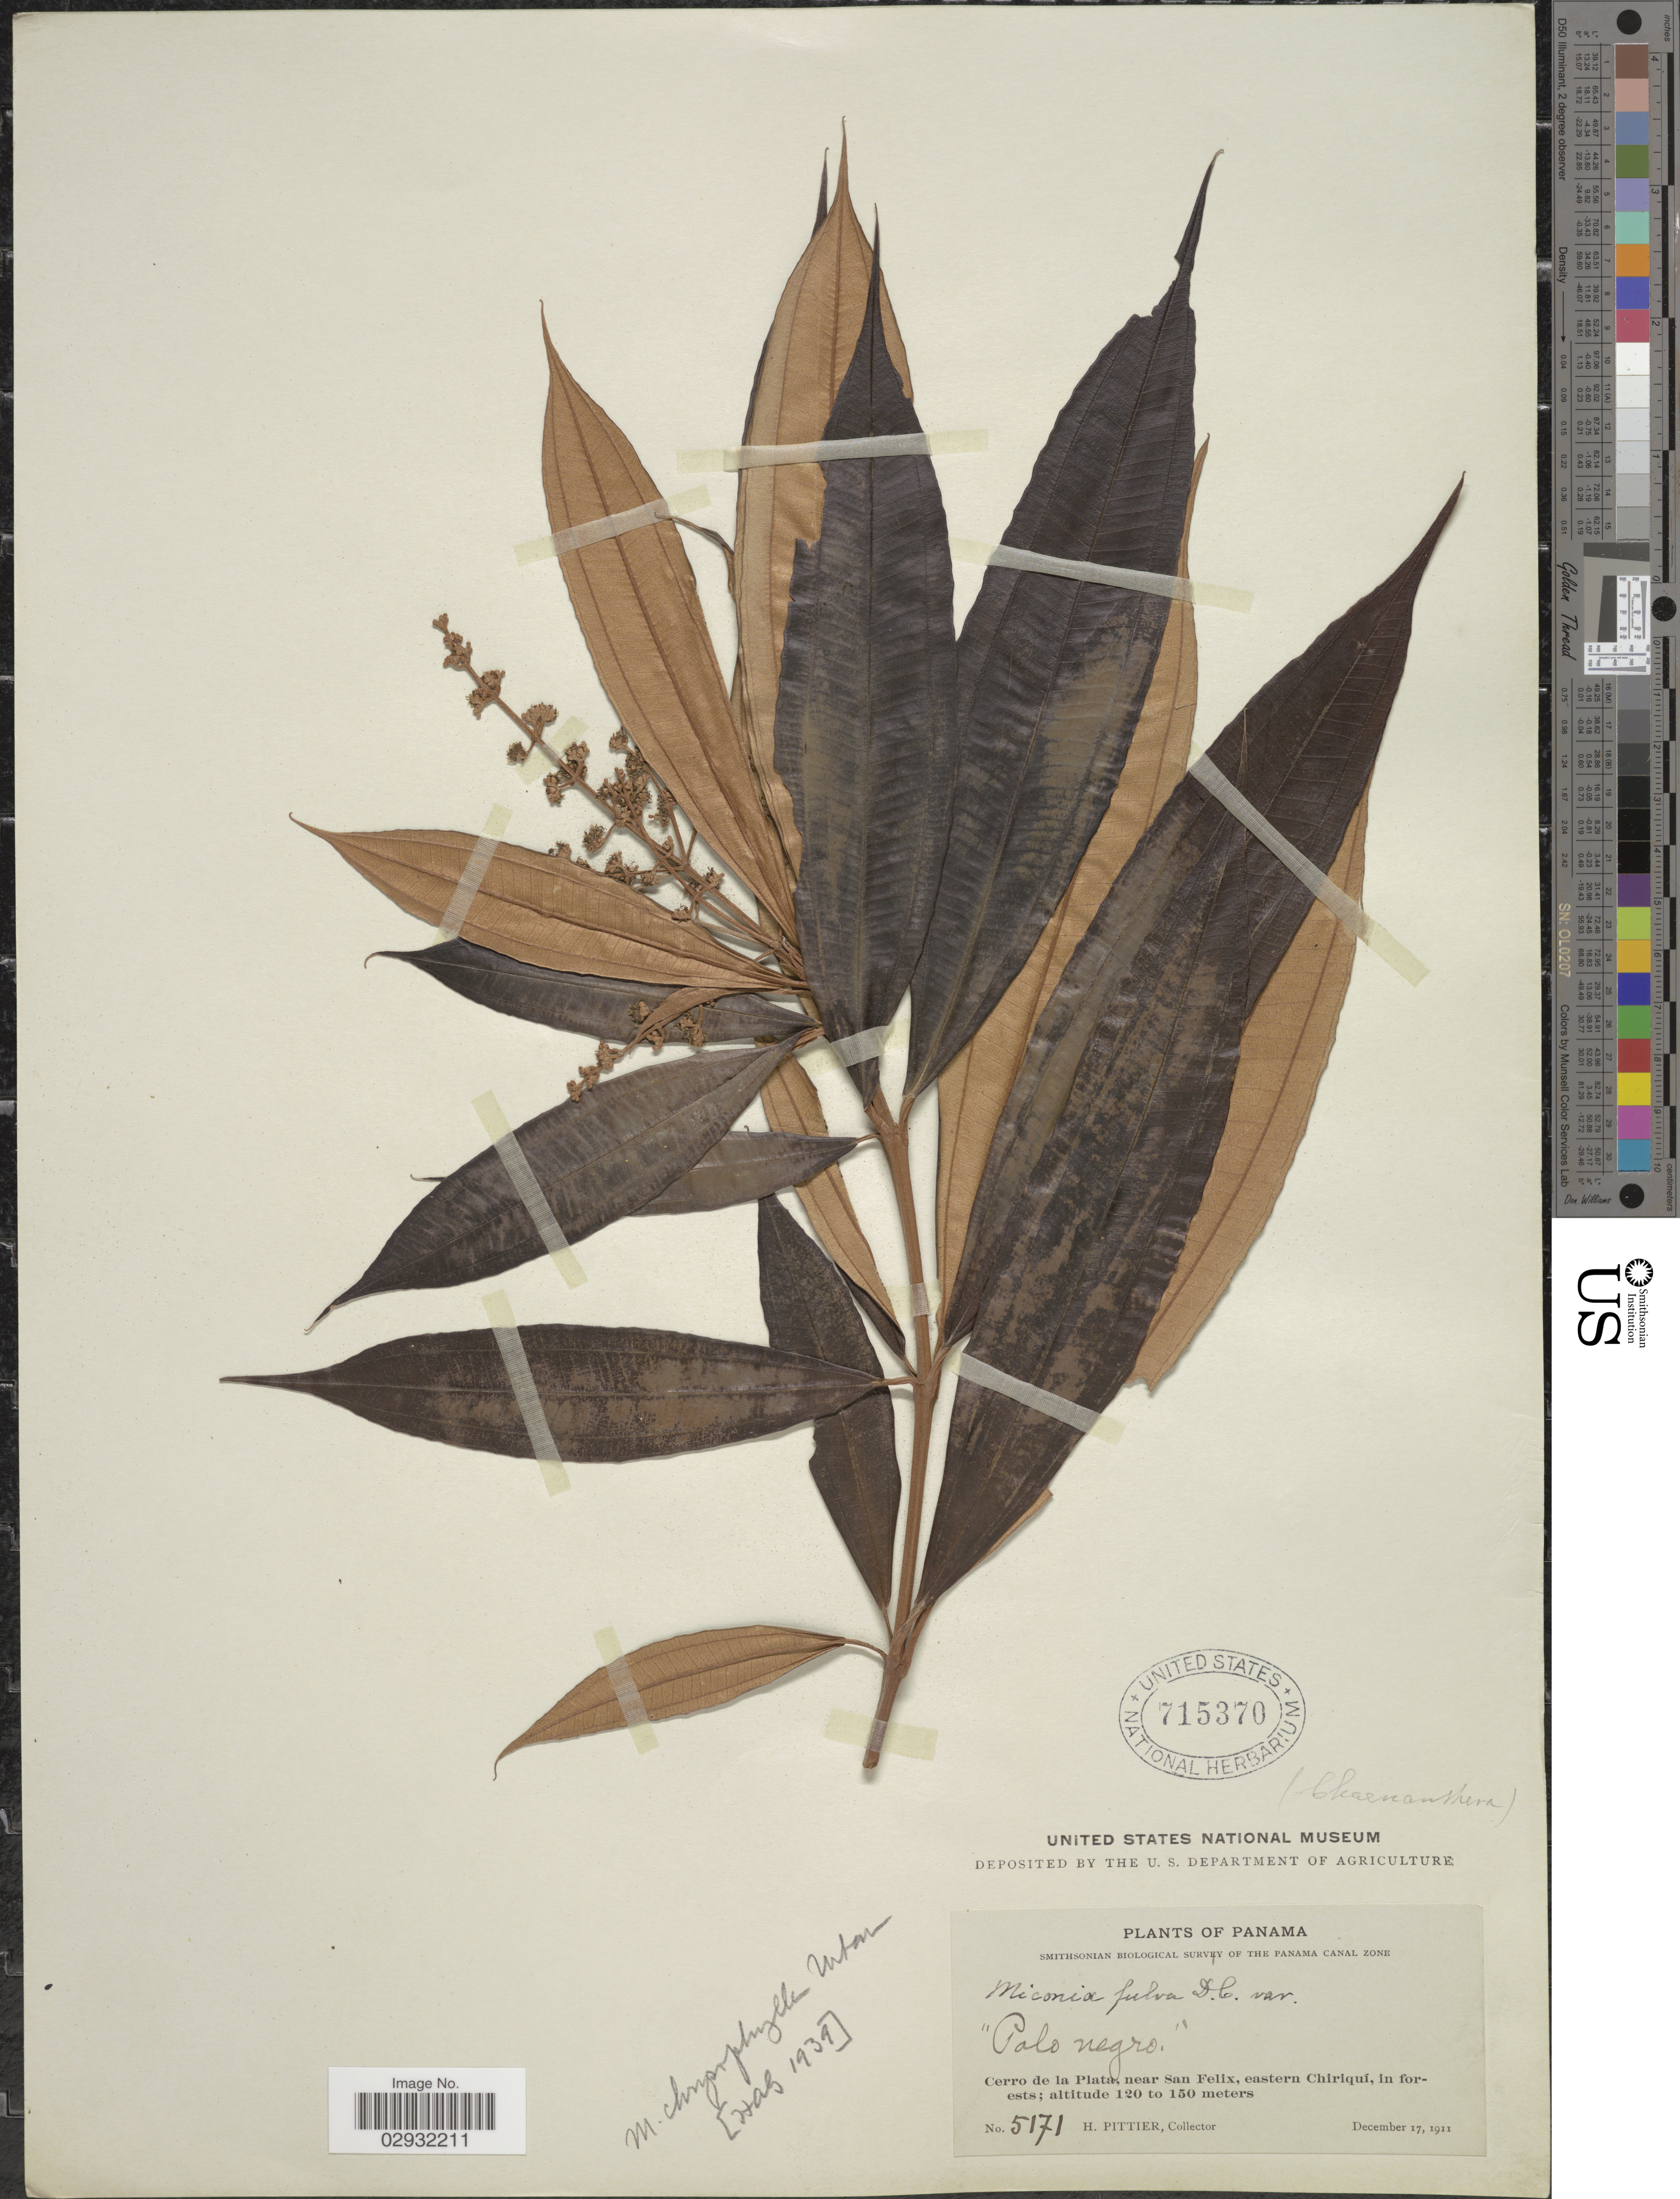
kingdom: Plantae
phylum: Tracheophyta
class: Magnoliopsida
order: Myrtales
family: Melastomataceae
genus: Miconia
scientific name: Miconia chrysophylla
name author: (Rich.) Urb.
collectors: H. F. Pittier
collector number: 5171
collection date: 1911-12-17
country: Panama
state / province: Chiriqui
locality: Cerro de la Plata, near San Felix, eastern Chiriquí, in forests.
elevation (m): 120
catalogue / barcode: US 715370